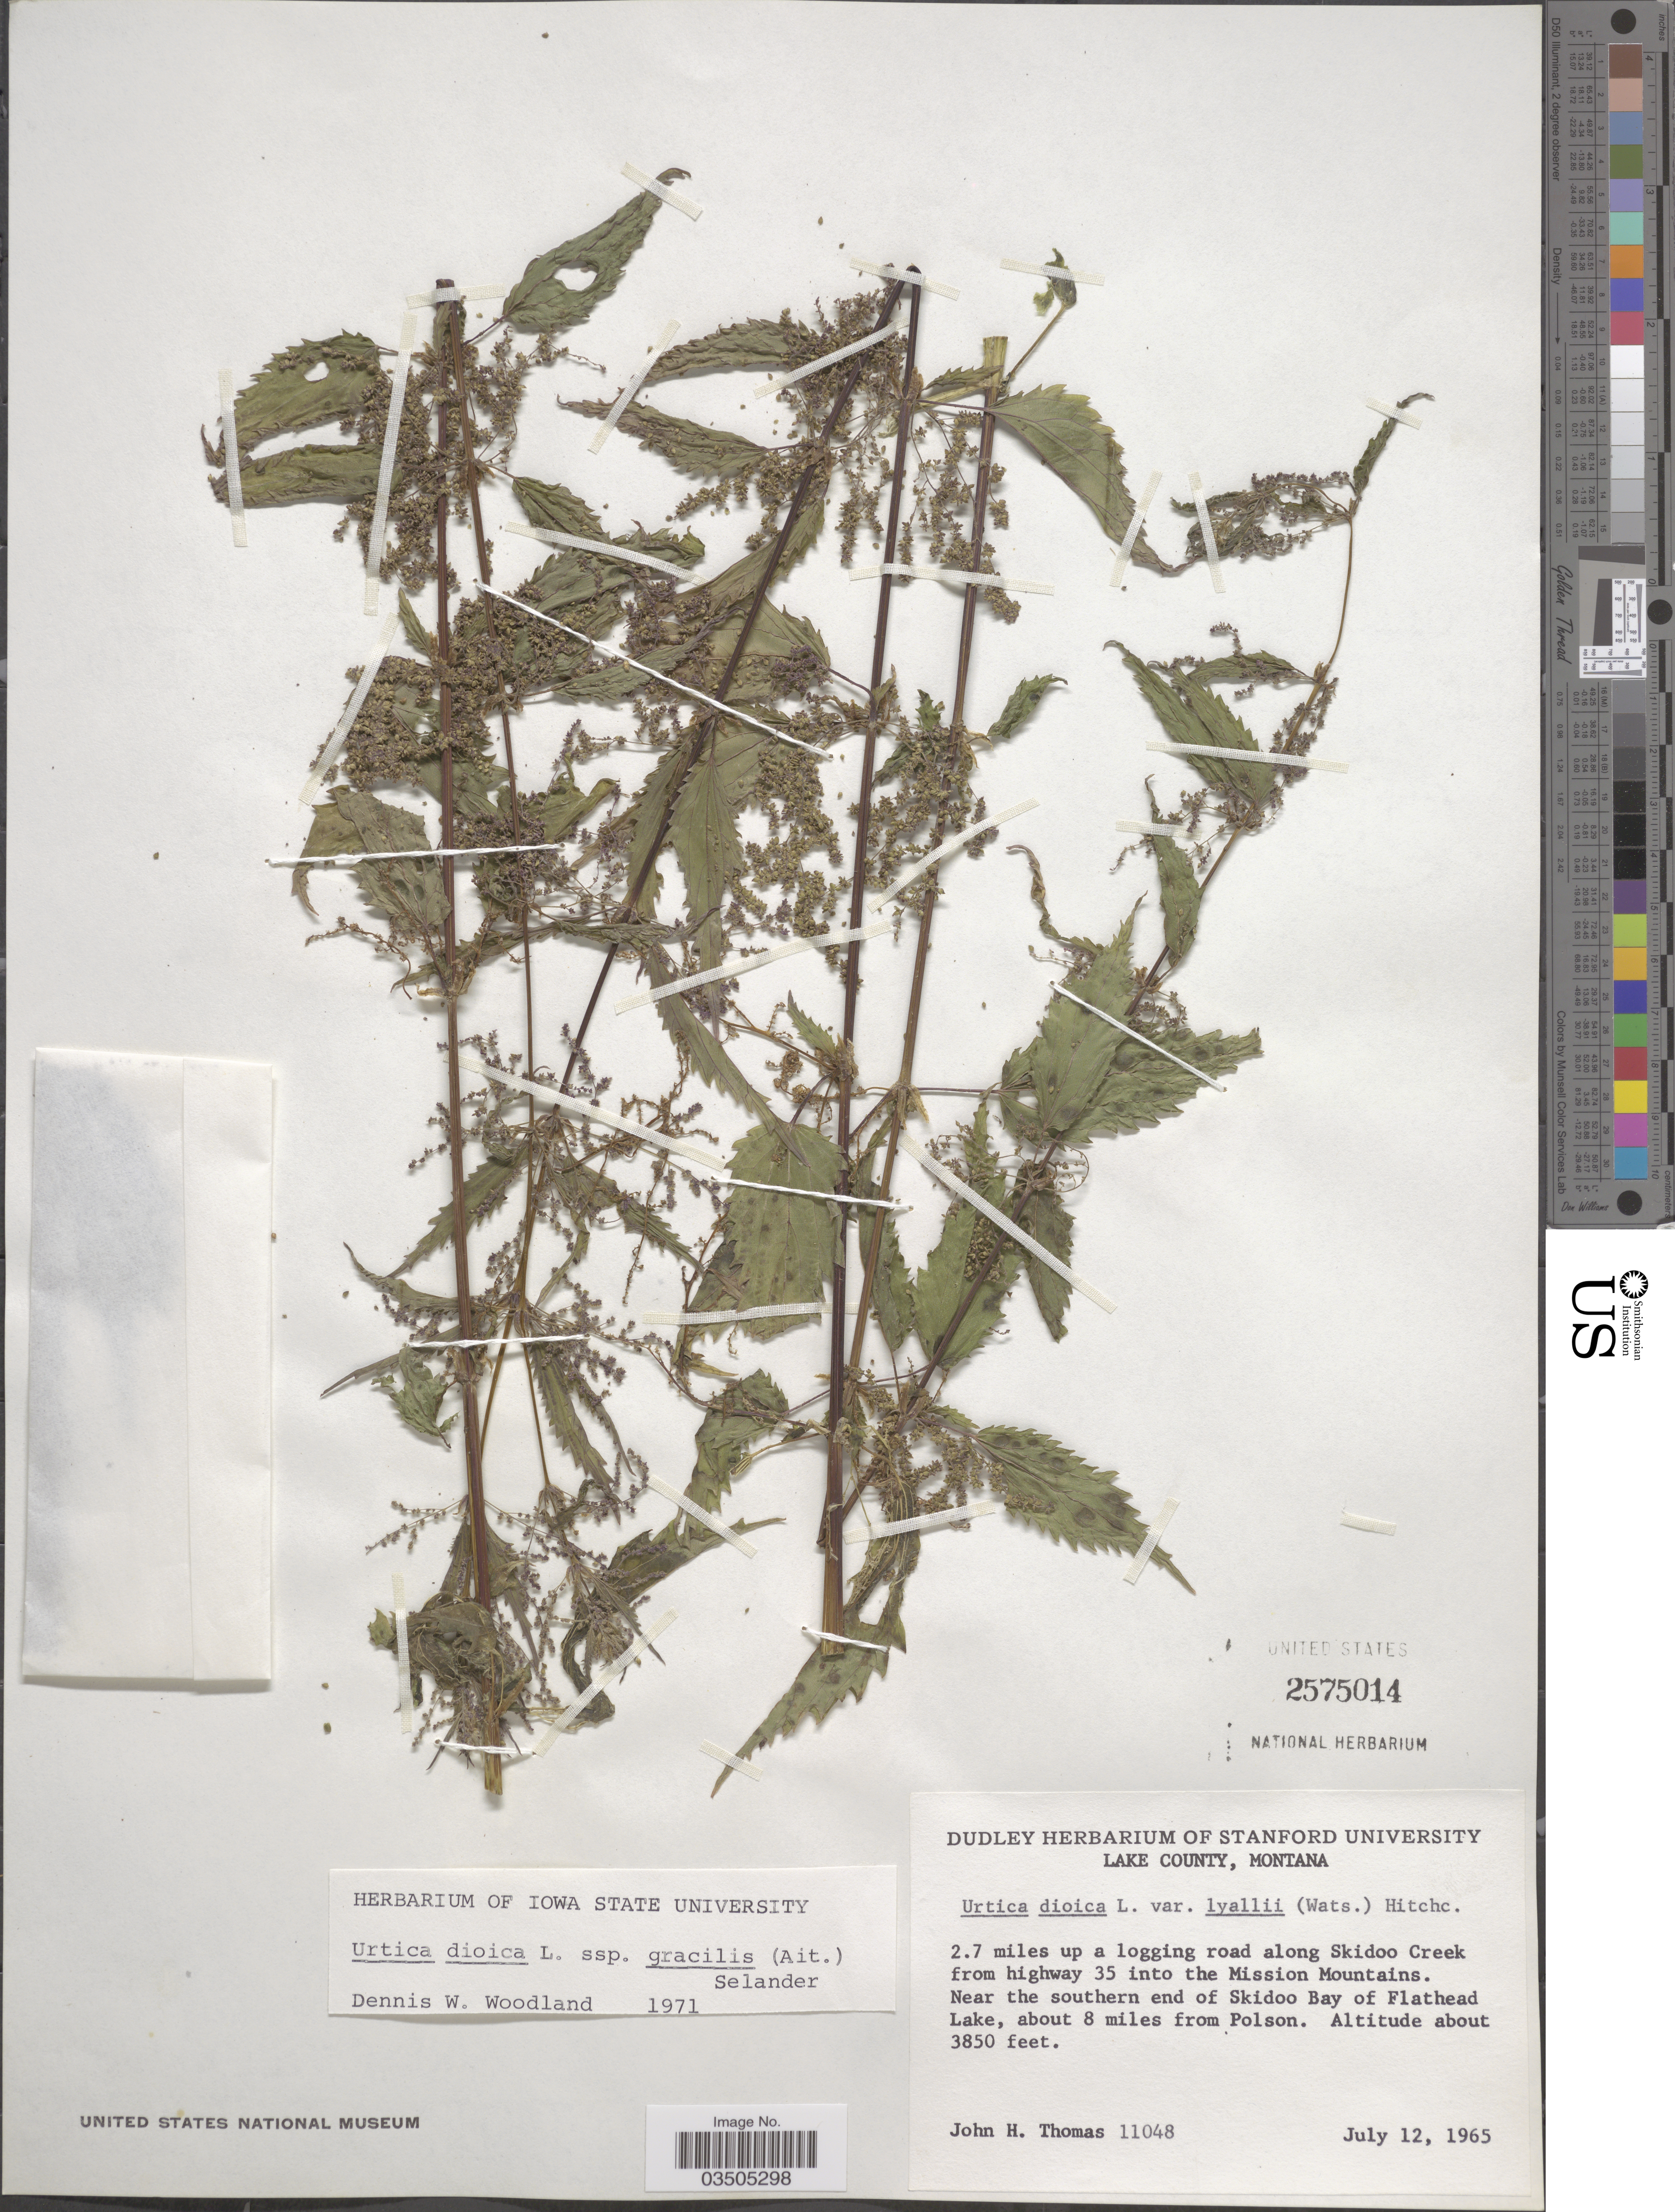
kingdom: Plantae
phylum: Tracheophyta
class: Magnoliopsida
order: Rosales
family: Urticaceae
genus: Urtica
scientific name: Urtica dioica subsp. gracilis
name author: L.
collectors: J. H. Thomas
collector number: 11048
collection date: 1965-07-12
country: United States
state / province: Montana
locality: Lake County. 2.7 miles up a logging road along Skidoo Creek from highway 35 into the Mission Mountains. Near the southern end of Skidoo Bay of Flathead Lake, about 8 miles from Polson.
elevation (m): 1173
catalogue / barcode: US 2575014